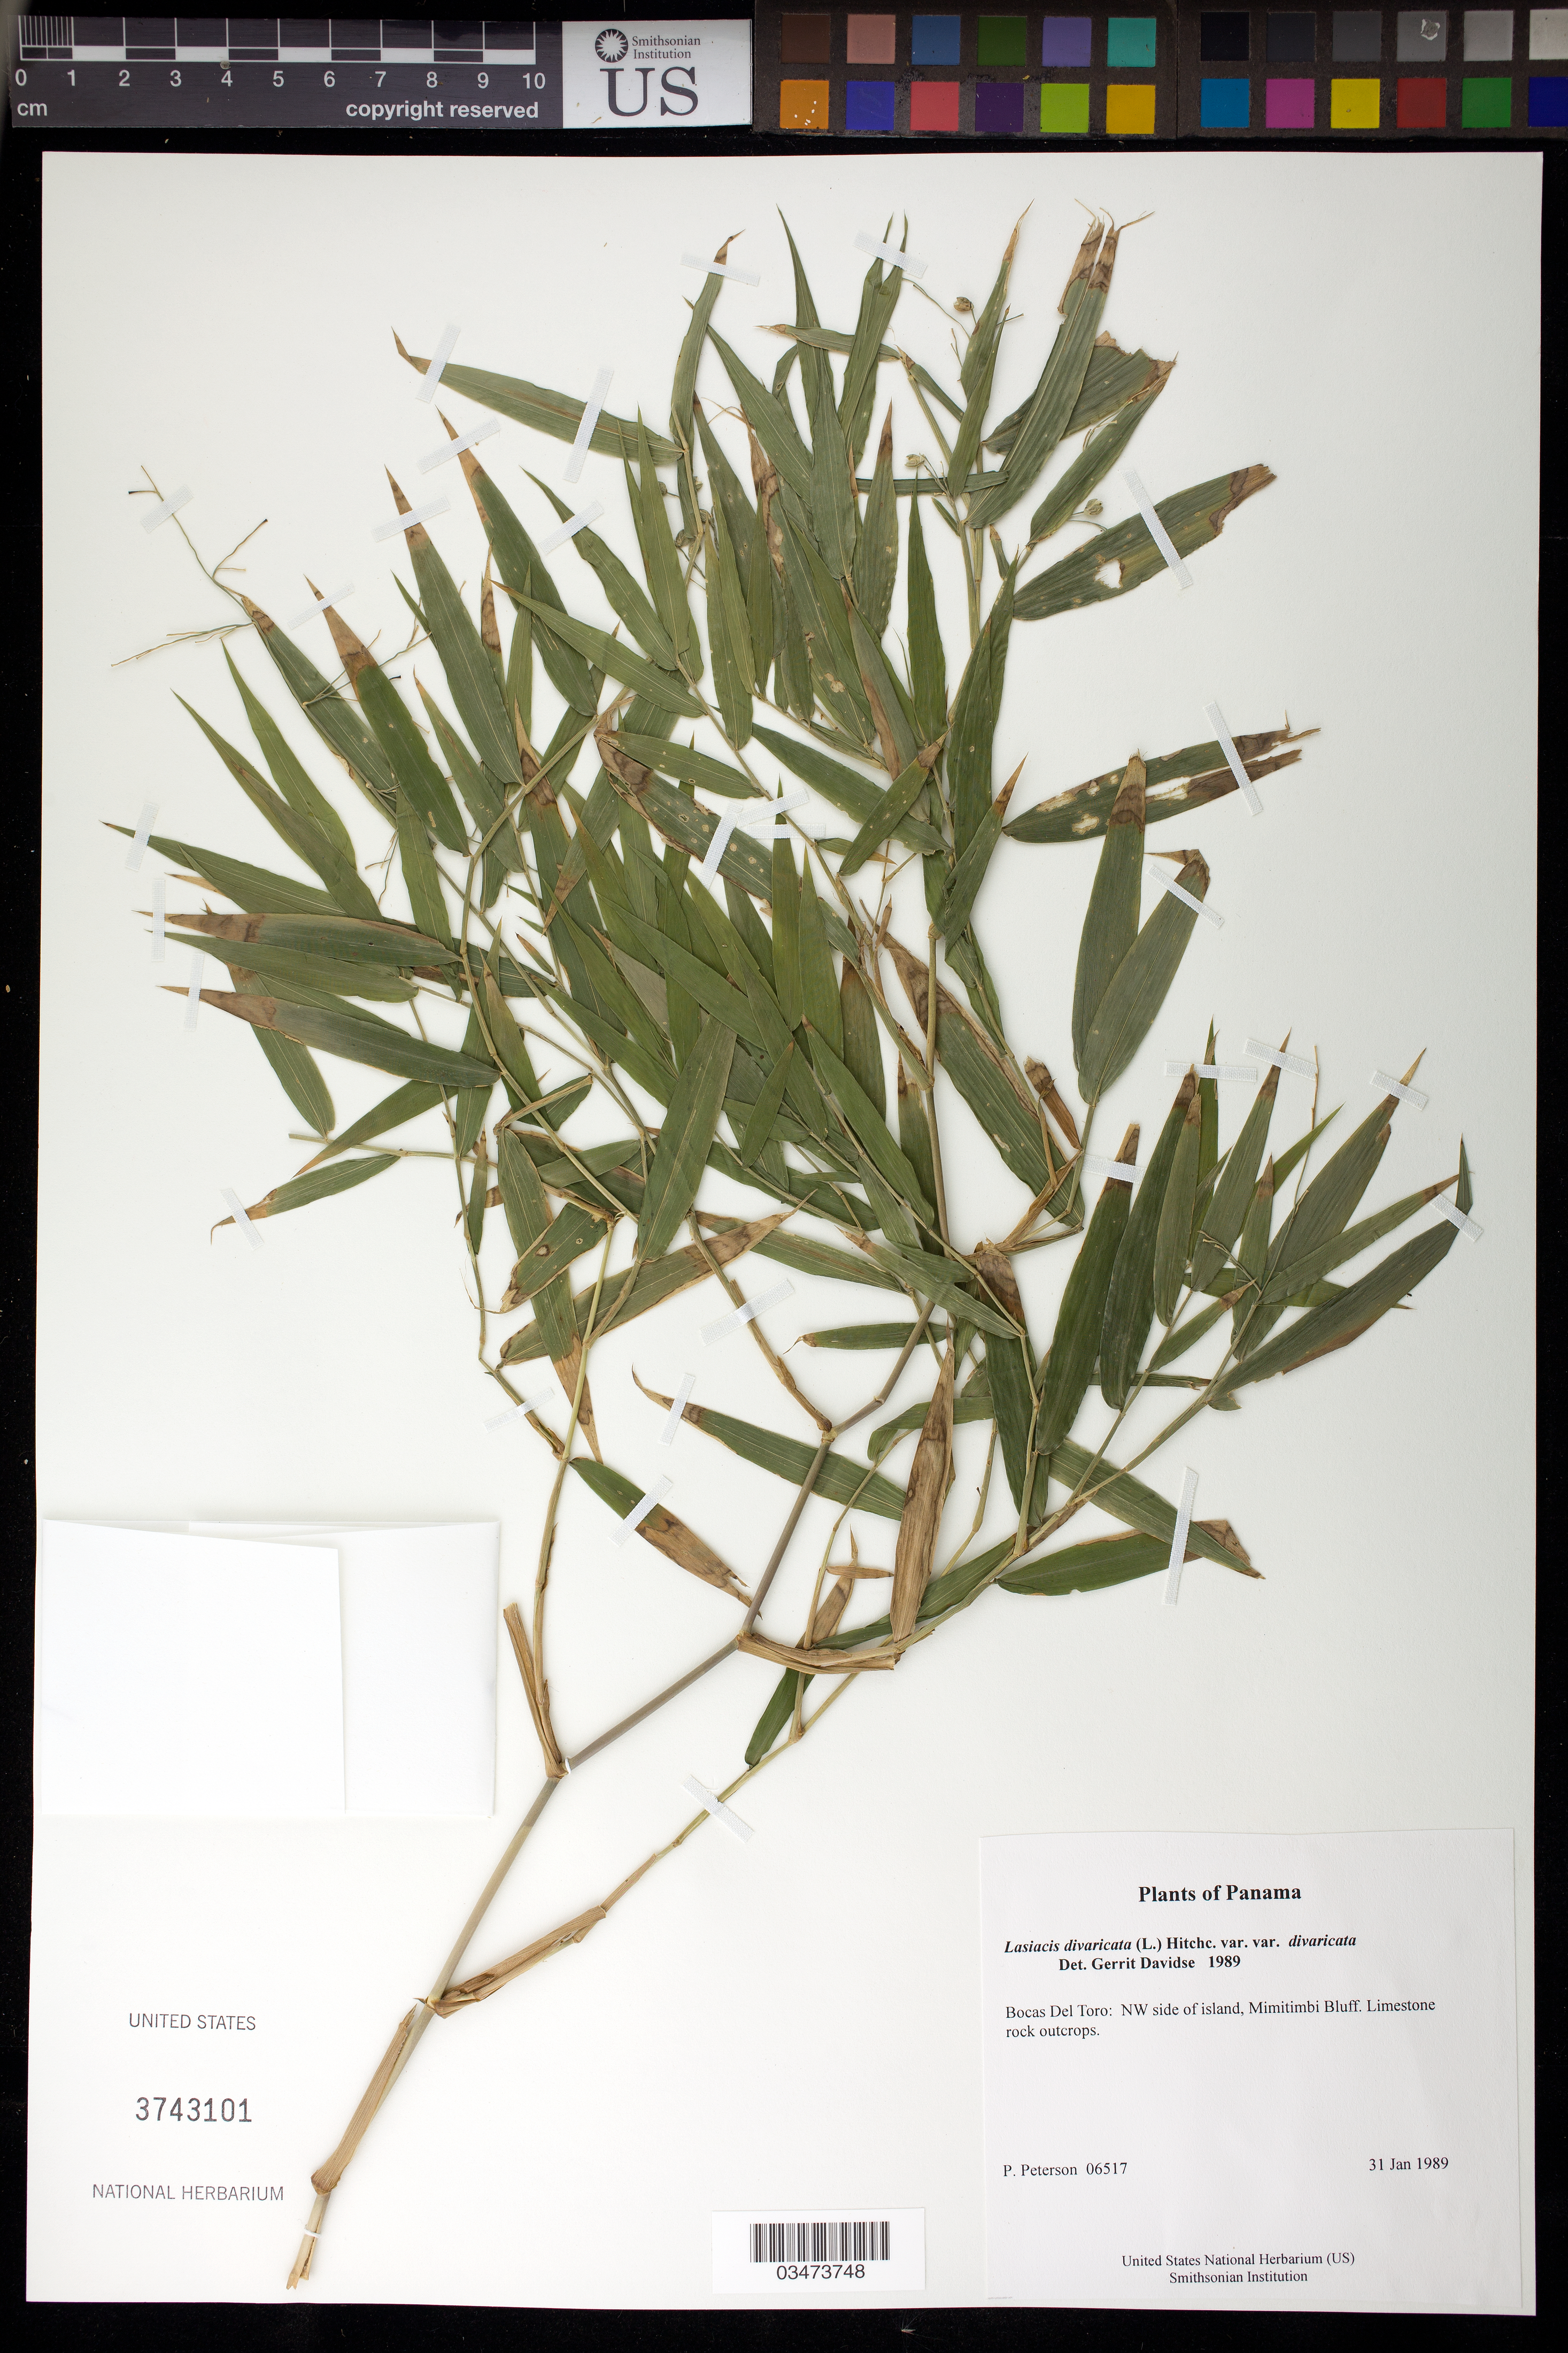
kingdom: Plantae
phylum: Tracheophyta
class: Liliopsida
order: Poales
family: Poaceae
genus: Lasiacis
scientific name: Lasiacis divaricata var. divaricata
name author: (L.) Hitchc.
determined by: Davidse, Gerrit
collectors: P. M. Peterson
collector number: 06517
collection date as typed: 31 Jan 1989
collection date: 1989-01-31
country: Panama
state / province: Bocas del Toro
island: Colón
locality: NW side of island, Mimitimbi Bluff.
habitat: Limestone rock outcrops.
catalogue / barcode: US 3743101